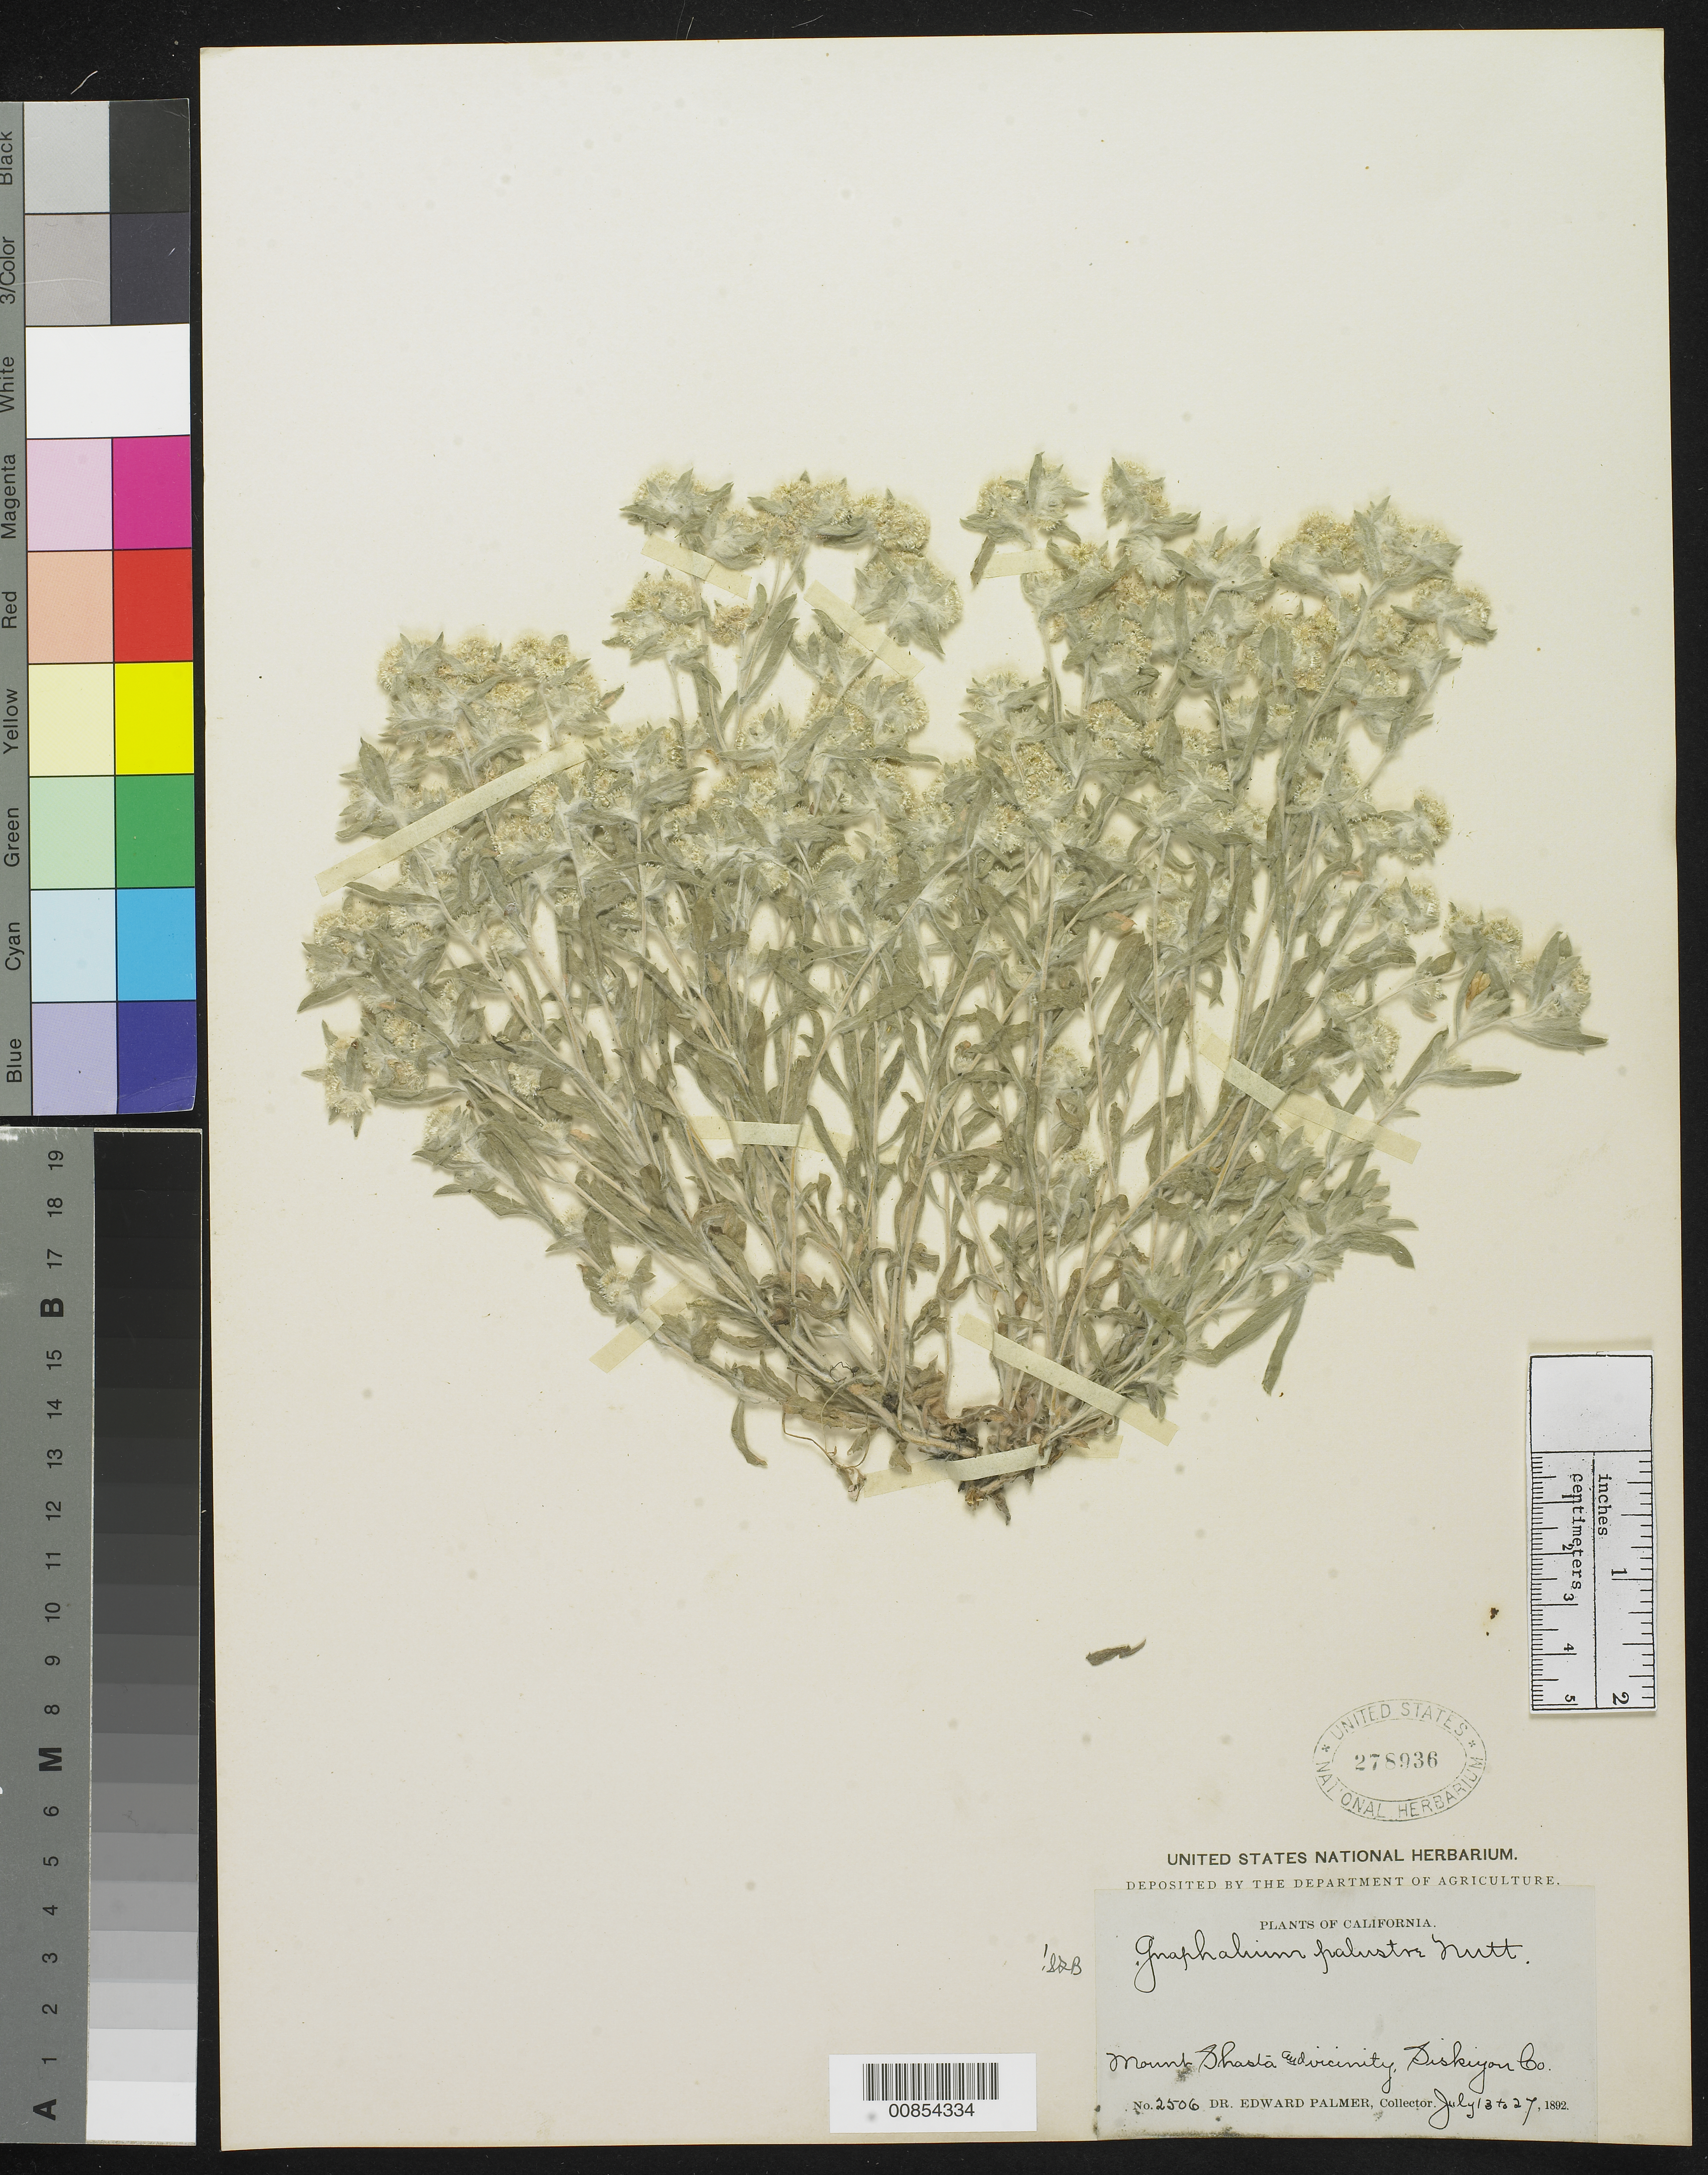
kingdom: Plantae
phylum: Tracheophyta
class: Magnoliopsida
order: Asterales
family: Asteraceae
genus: Gnaphalium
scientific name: Gnaphalium palustre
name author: Nutt.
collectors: E. Palmer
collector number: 2506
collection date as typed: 13 Jul 1892 to 27 Jul 1892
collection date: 1892-07-13/1892-07-27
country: United States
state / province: California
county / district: Siskiyou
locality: Mount Shasta and vicinity, Siskiyou County, California.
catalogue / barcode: US 278936